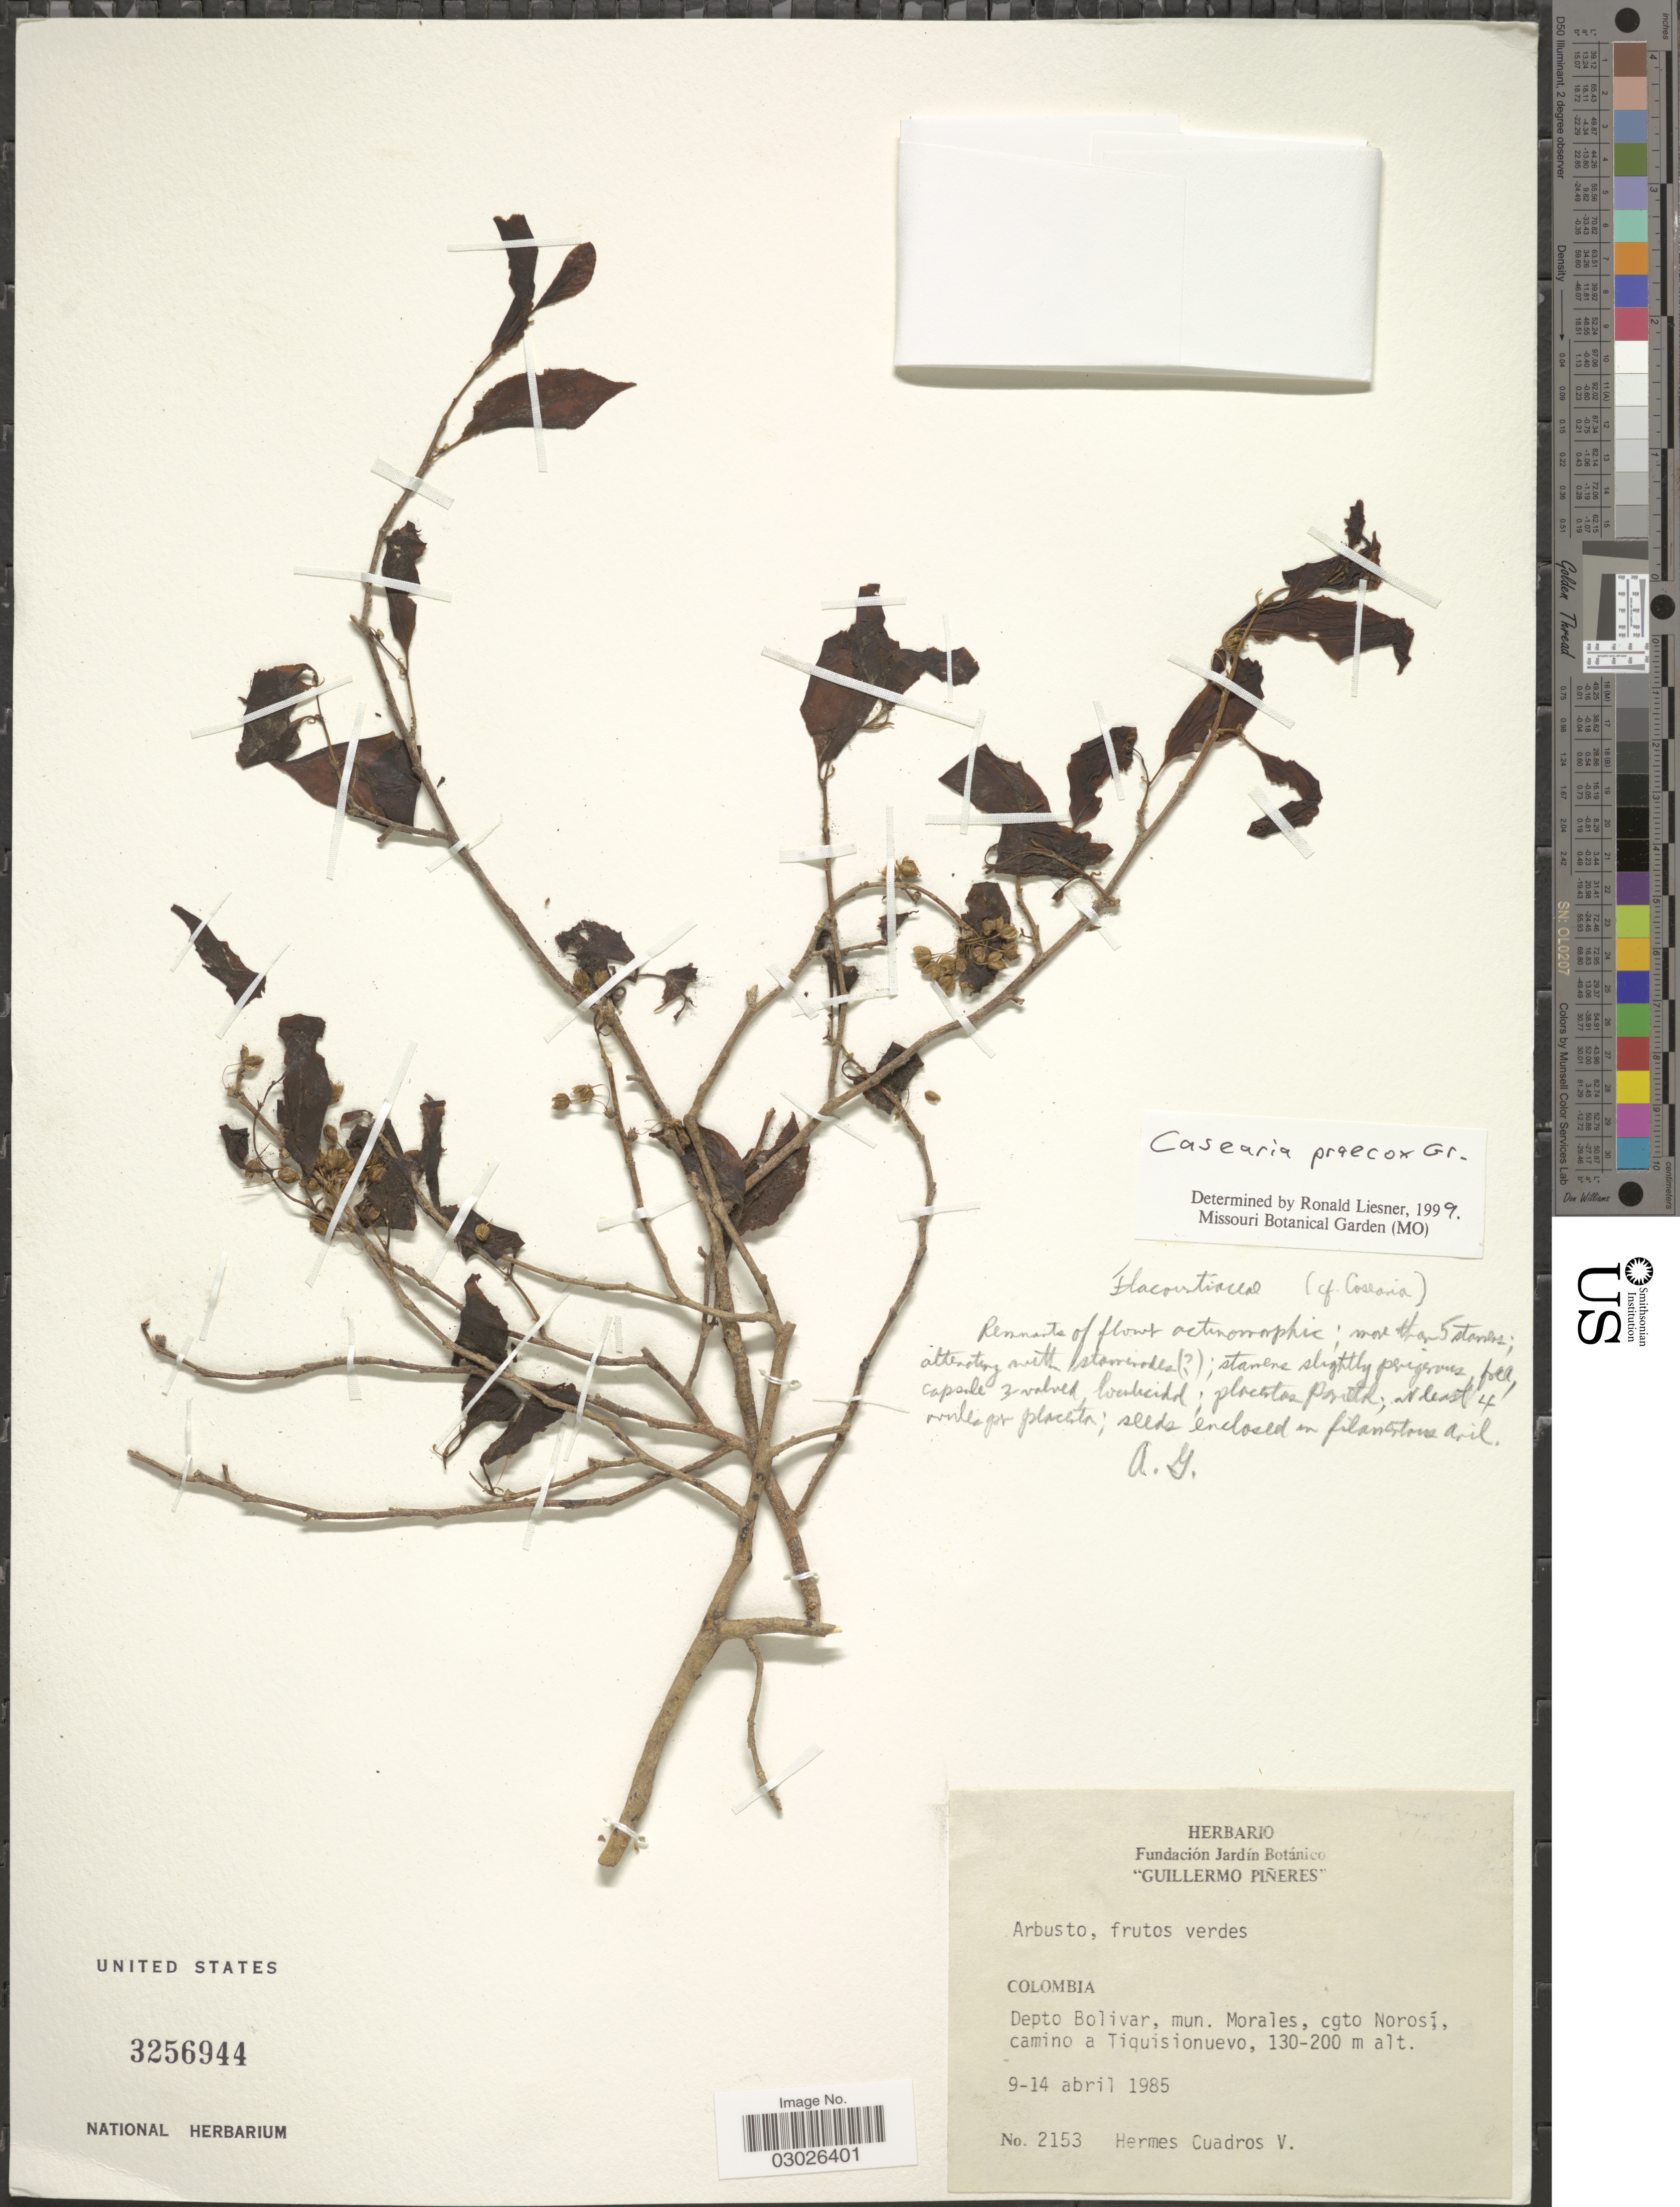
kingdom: Plantae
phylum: Tracheophyta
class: Magnoliopsida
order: Malpighiales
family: Salicaceae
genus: Casearia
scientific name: Casearia praecox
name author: Griseb.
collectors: H. Cuadros V.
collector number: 2153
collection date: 1985-04-09/1985-04-14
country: Colombia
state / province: Bolívar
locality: Depto Bolivar, mun. Morales, cgto Norosí, camino a Tiquisionuevo.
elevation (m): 130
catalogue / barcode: US 3256944